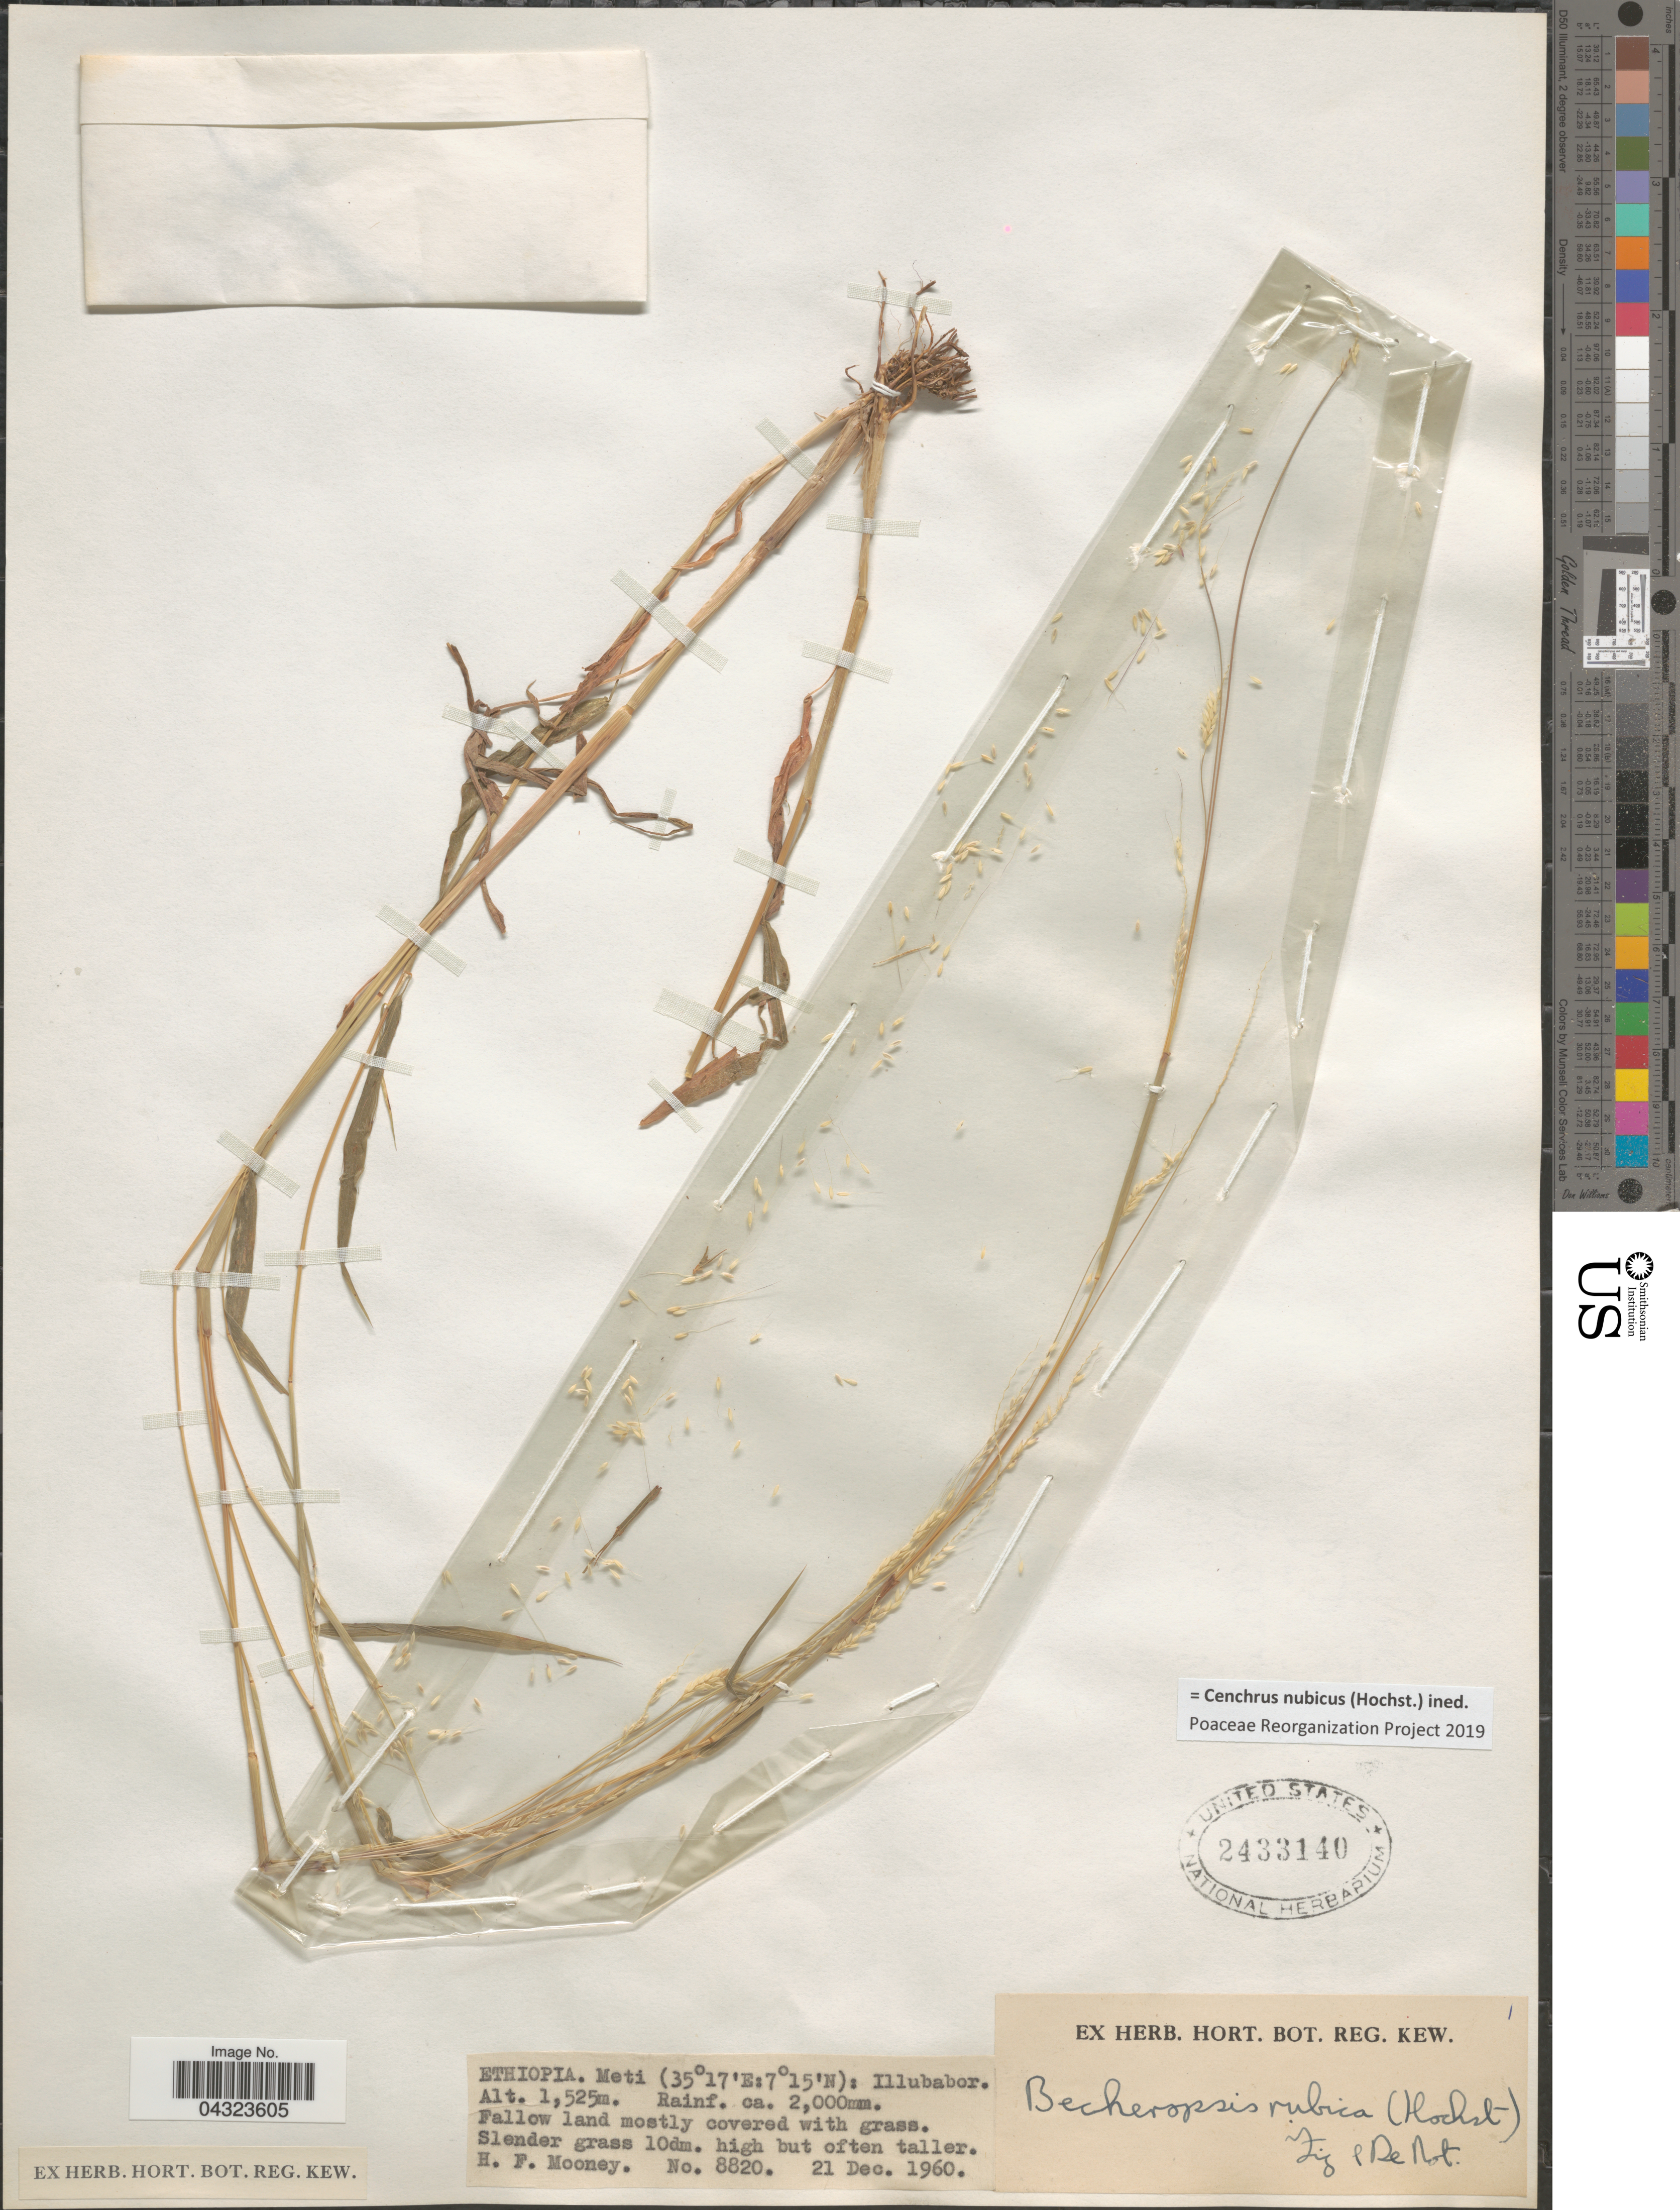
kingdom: Plantae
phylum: Tracheophyta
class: Liliopsida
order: Poales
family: Poaceae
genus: Cenchrus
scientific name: Cenchrus nubicus (Hochst.) ined. PRP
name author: (Hochst.)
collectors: H. Mooney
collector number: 8820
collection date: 1960-12-21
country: Ethiopia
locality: Meti: Illubabor.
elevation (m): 1525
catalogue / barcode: US 2433140